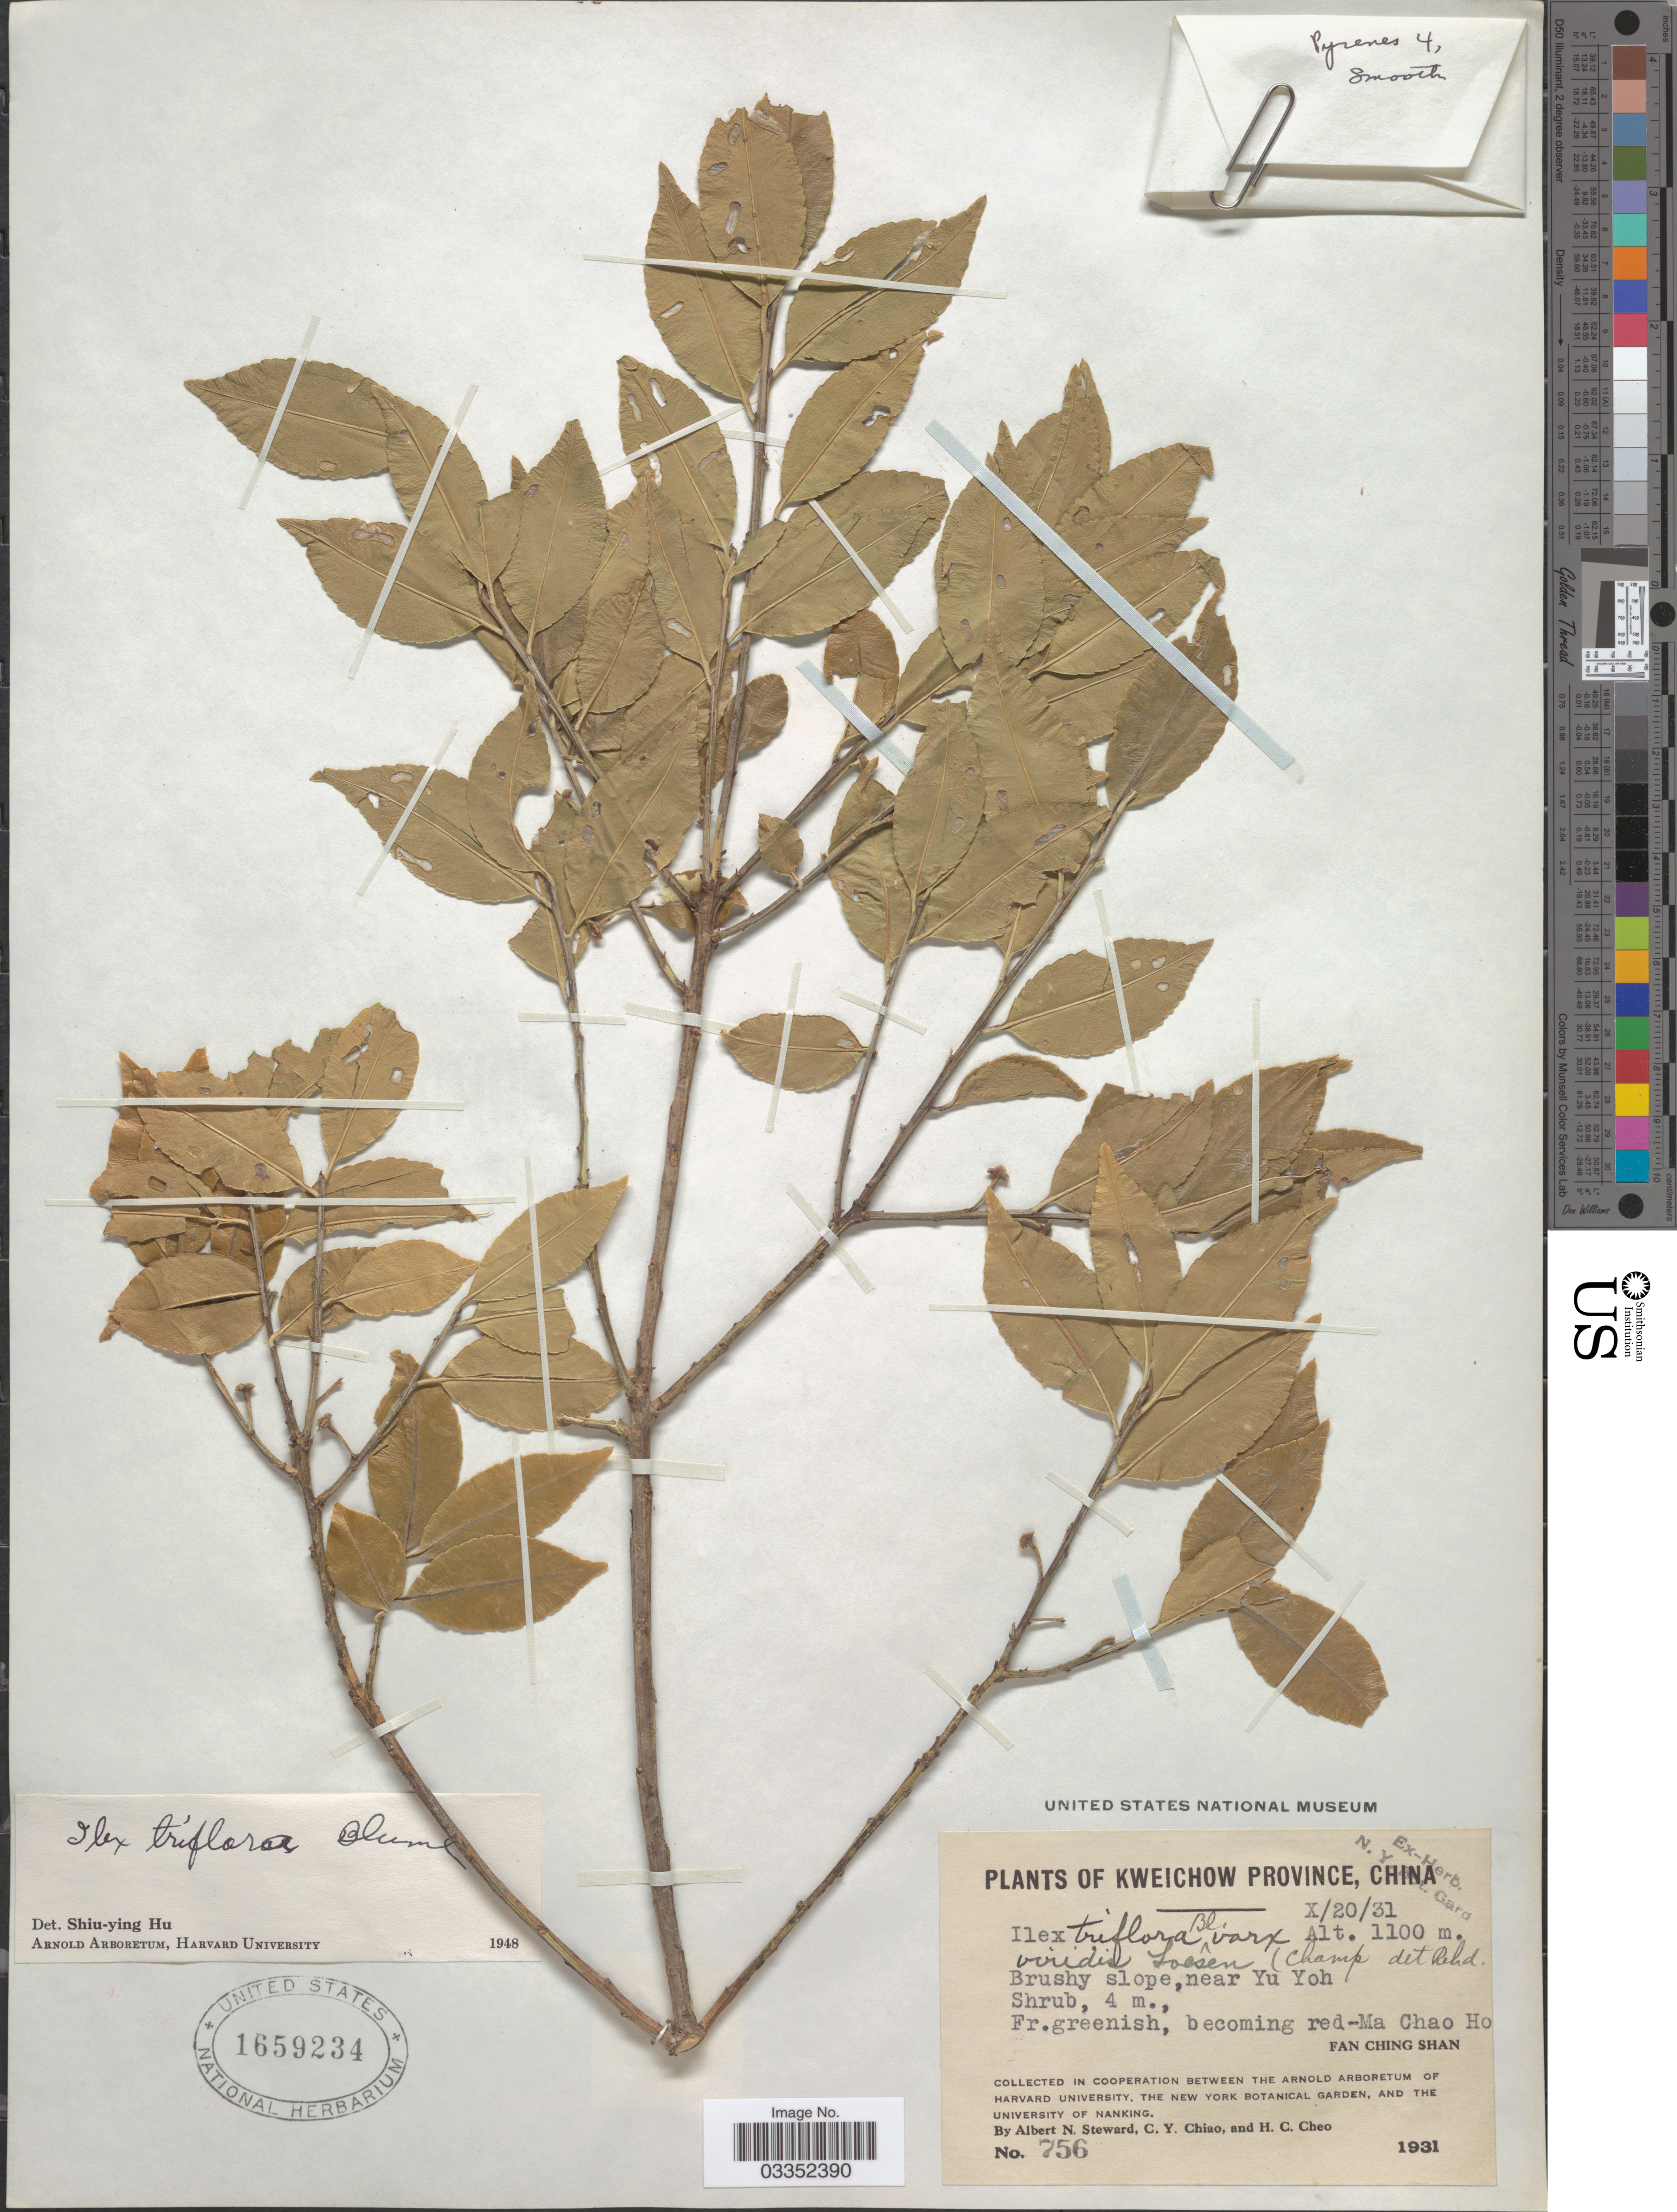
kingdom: Plantae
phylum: Tracheophyta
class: Magnoliopsida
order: Aquifoliales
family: Aquifoliaceae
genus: Ilex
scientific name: Ilex triflora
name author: Blume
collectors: A. N. Steward, C. Y. Chiao & H. Cheo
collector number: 756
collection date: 1931-10-20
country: China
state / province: Guizhou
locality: Kweichow Province, near Yu Yoh, Fan Ching Shan.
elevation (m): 1100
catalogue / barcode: US 1659234